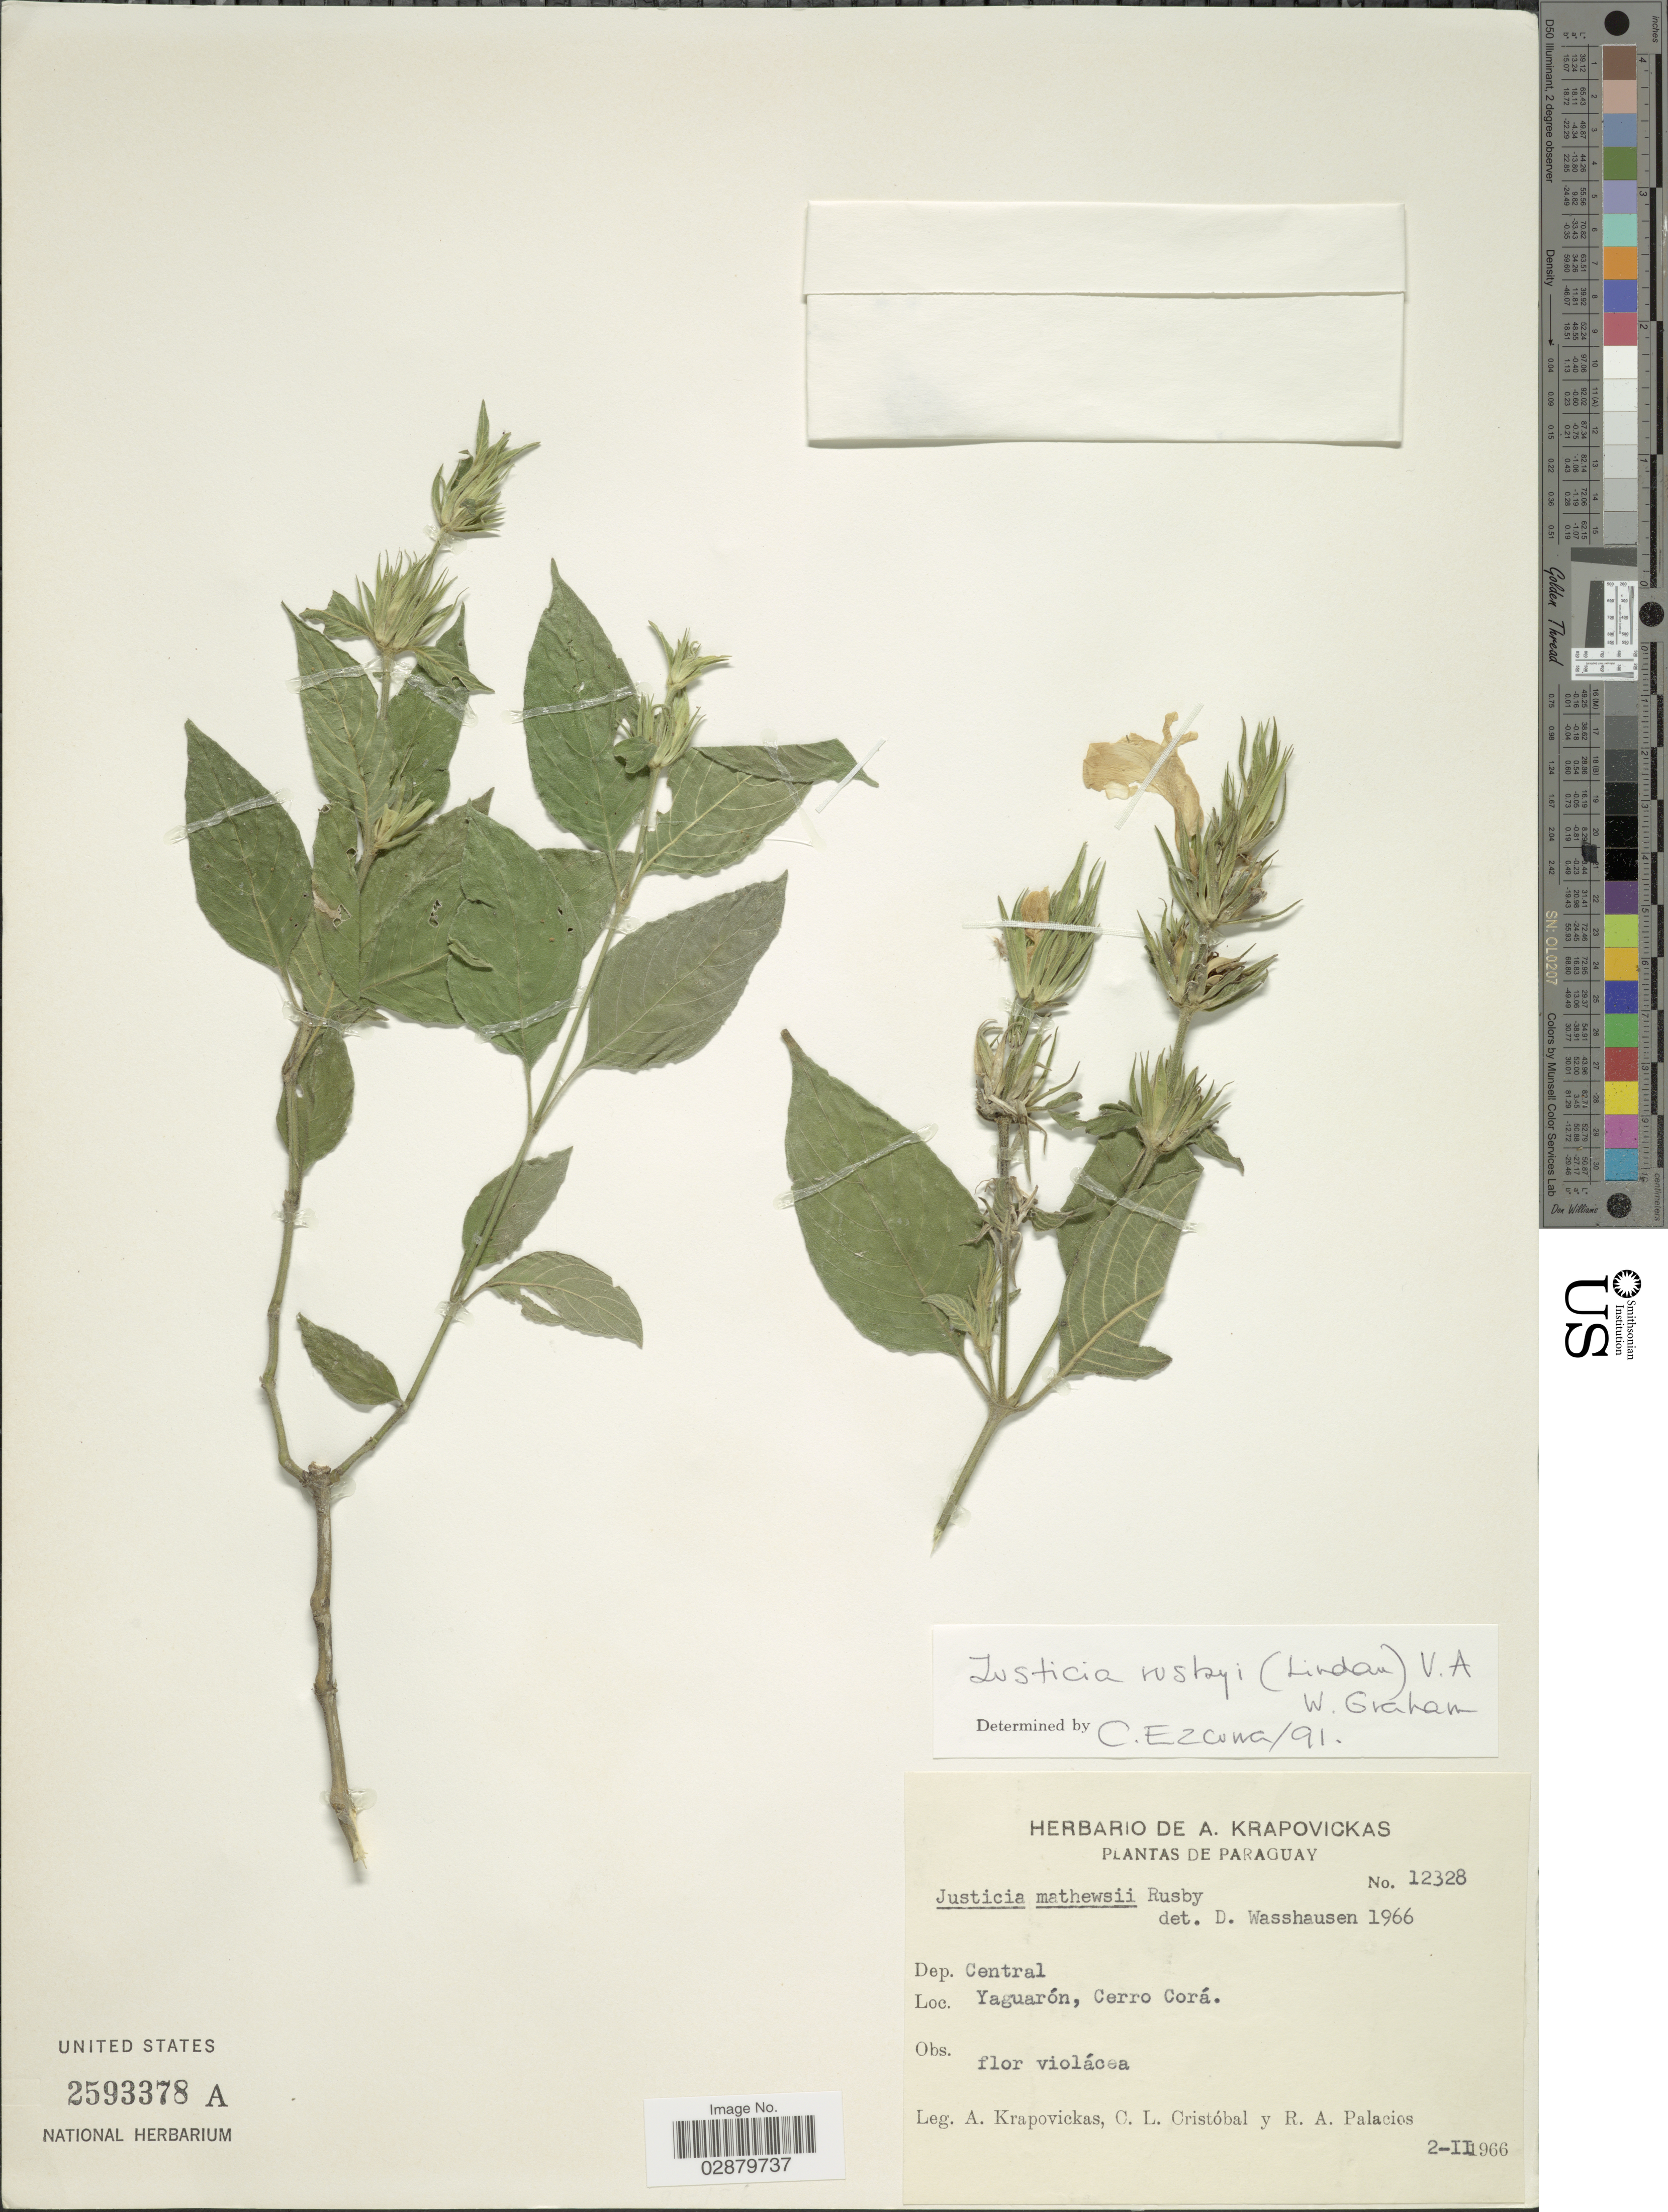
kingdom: Plantae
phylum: Tracheophyta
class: Magnoliopsida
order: Lamiales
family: Acanthaceae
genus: Justicia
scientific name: Justicia matthewsii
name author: (Lindau) Rusby ex Dyer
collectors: A. Krapovickas, C. L. Cristóbal & R. Palacios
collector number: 12328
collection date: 1966-02-02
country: Paraguay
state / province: Central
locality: Dep. Central. Yaguarón, Cerro Corá.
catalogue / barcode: US 2593378A